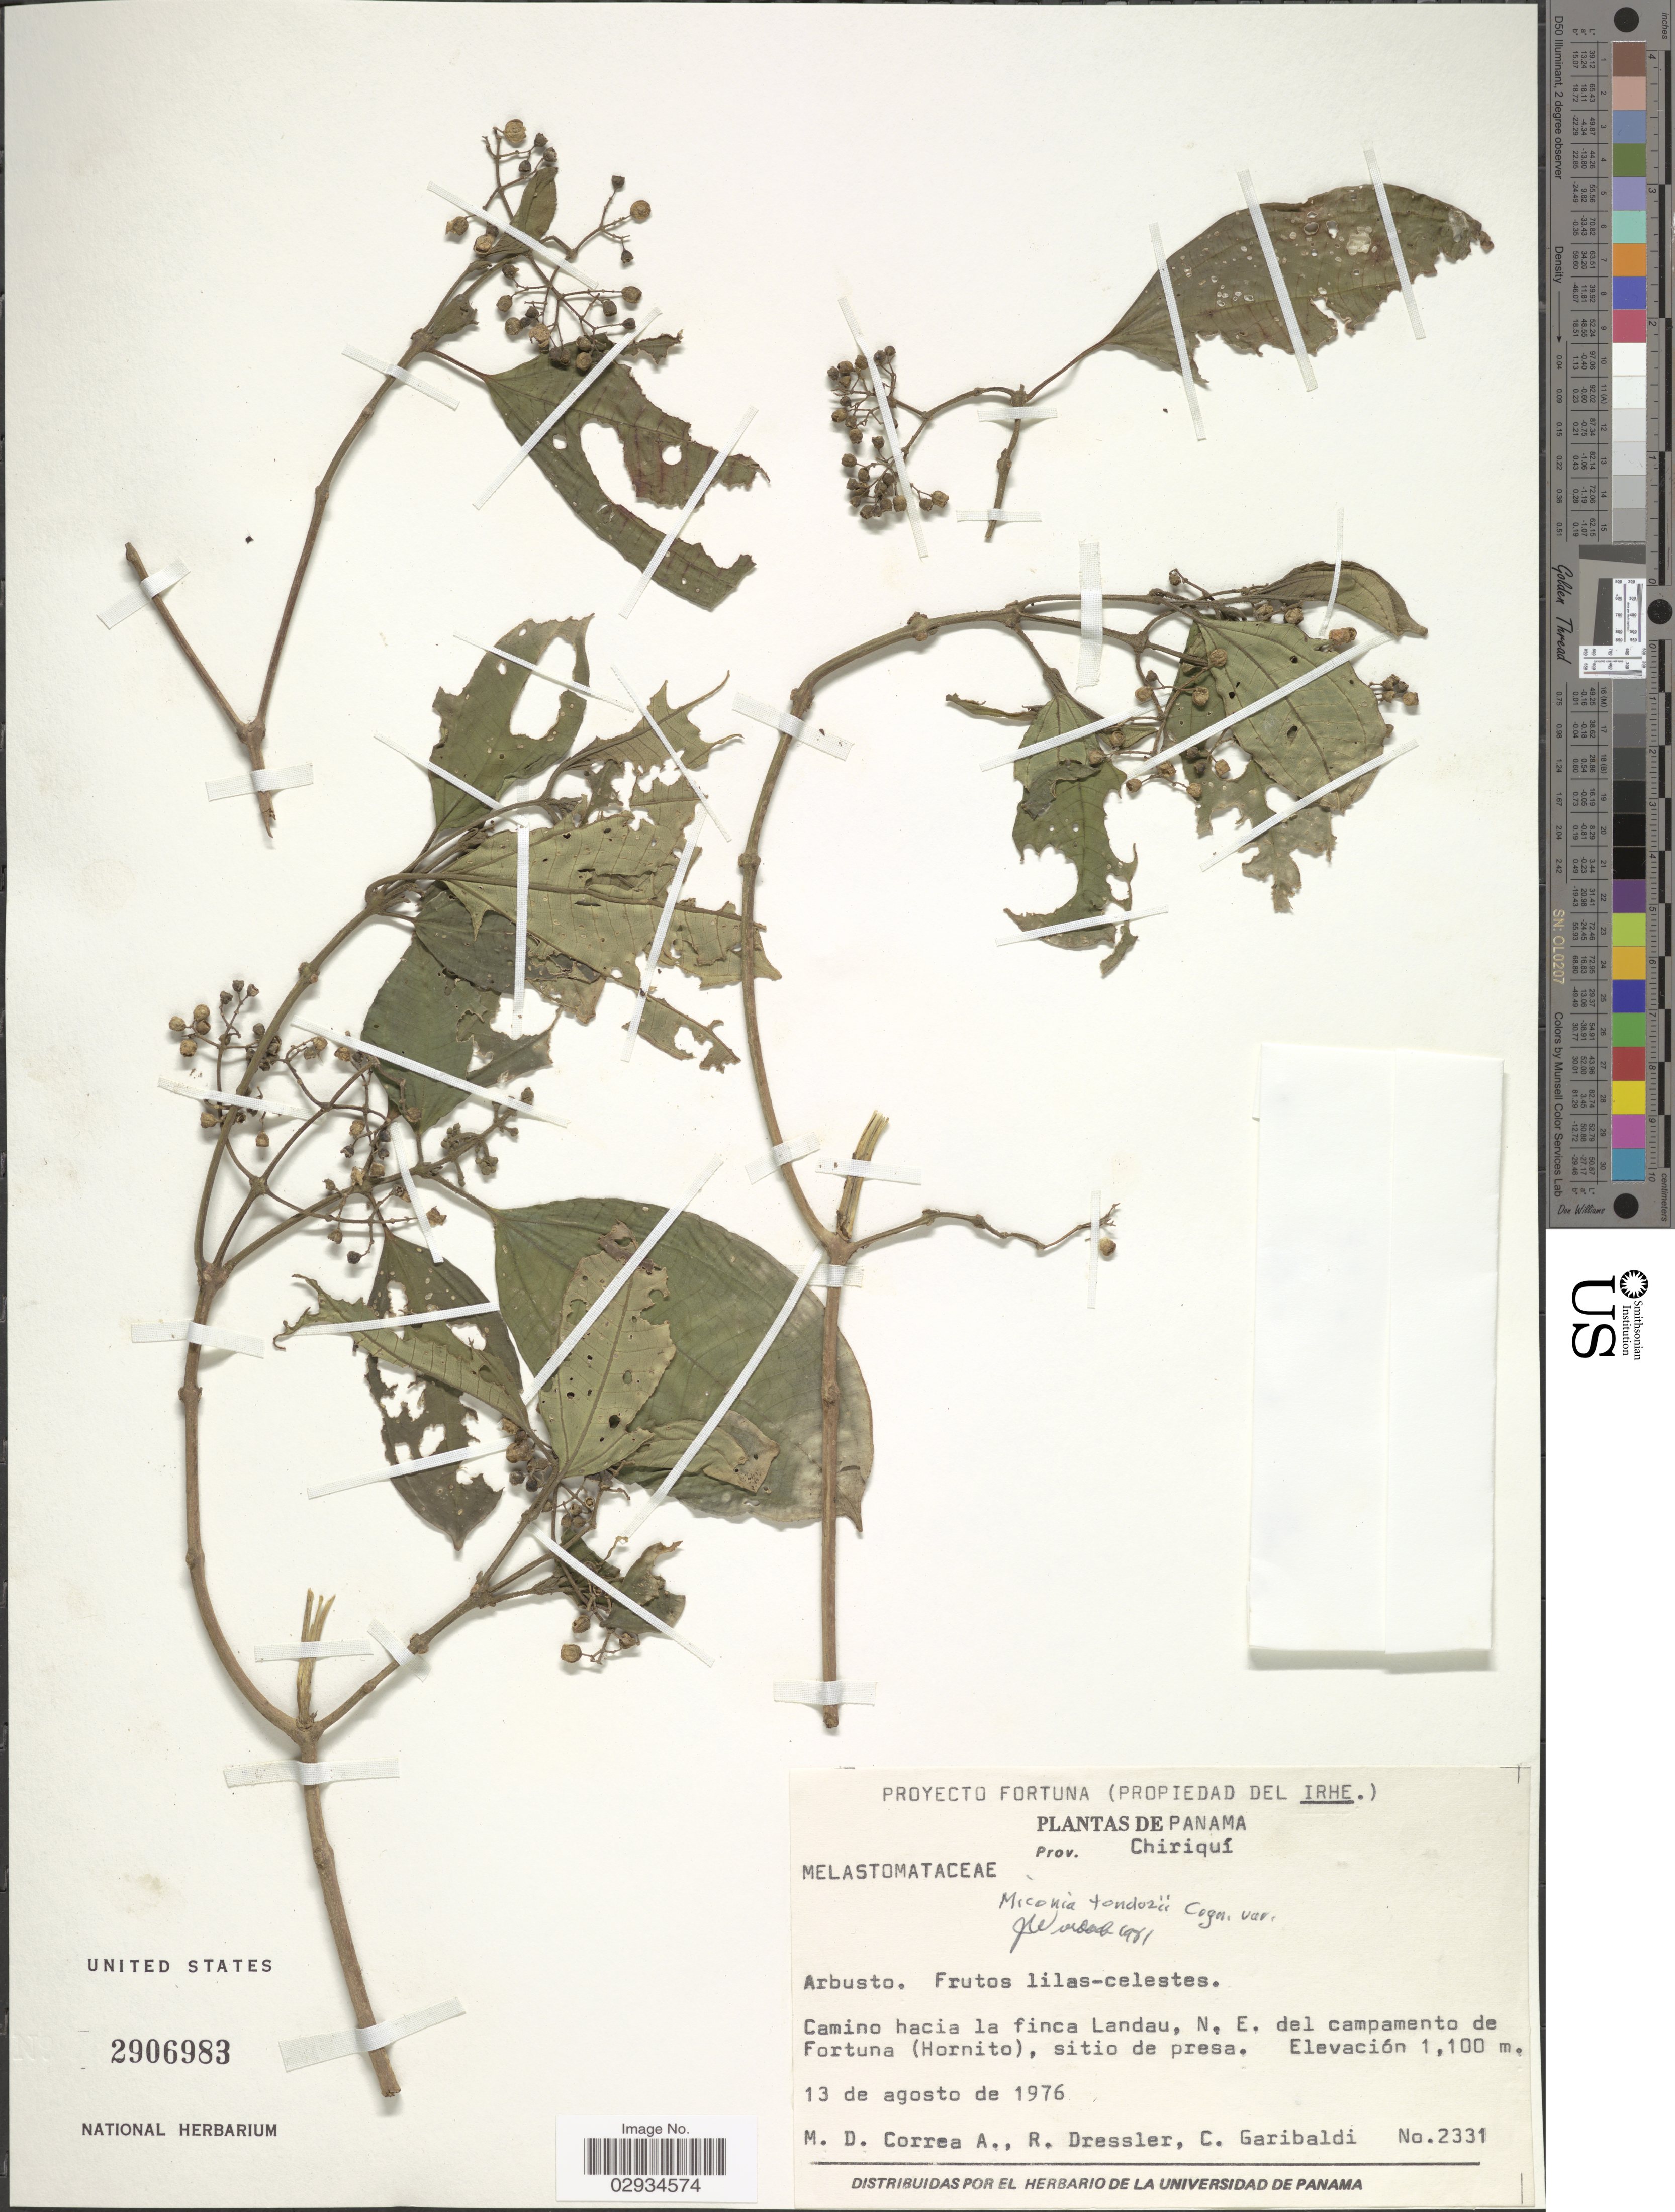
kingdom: Plantae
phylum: Tracheophyta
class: Magnoliopsida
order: Myrtales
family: Melastomataceae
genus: Miconia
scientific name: Miconia tonduzii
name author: Cogn. in A. DC.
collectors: M. D. Corrêa-A., R. Dressler & C. Garibaldi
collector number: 2331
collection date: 1976-08-13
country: Panama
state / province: Chiriqui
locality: Camino hacia la finca Landau, N.E. del campamento de Fortuna (Hornito) , sitio de presa.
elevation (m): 1100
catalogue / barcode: US 2906983